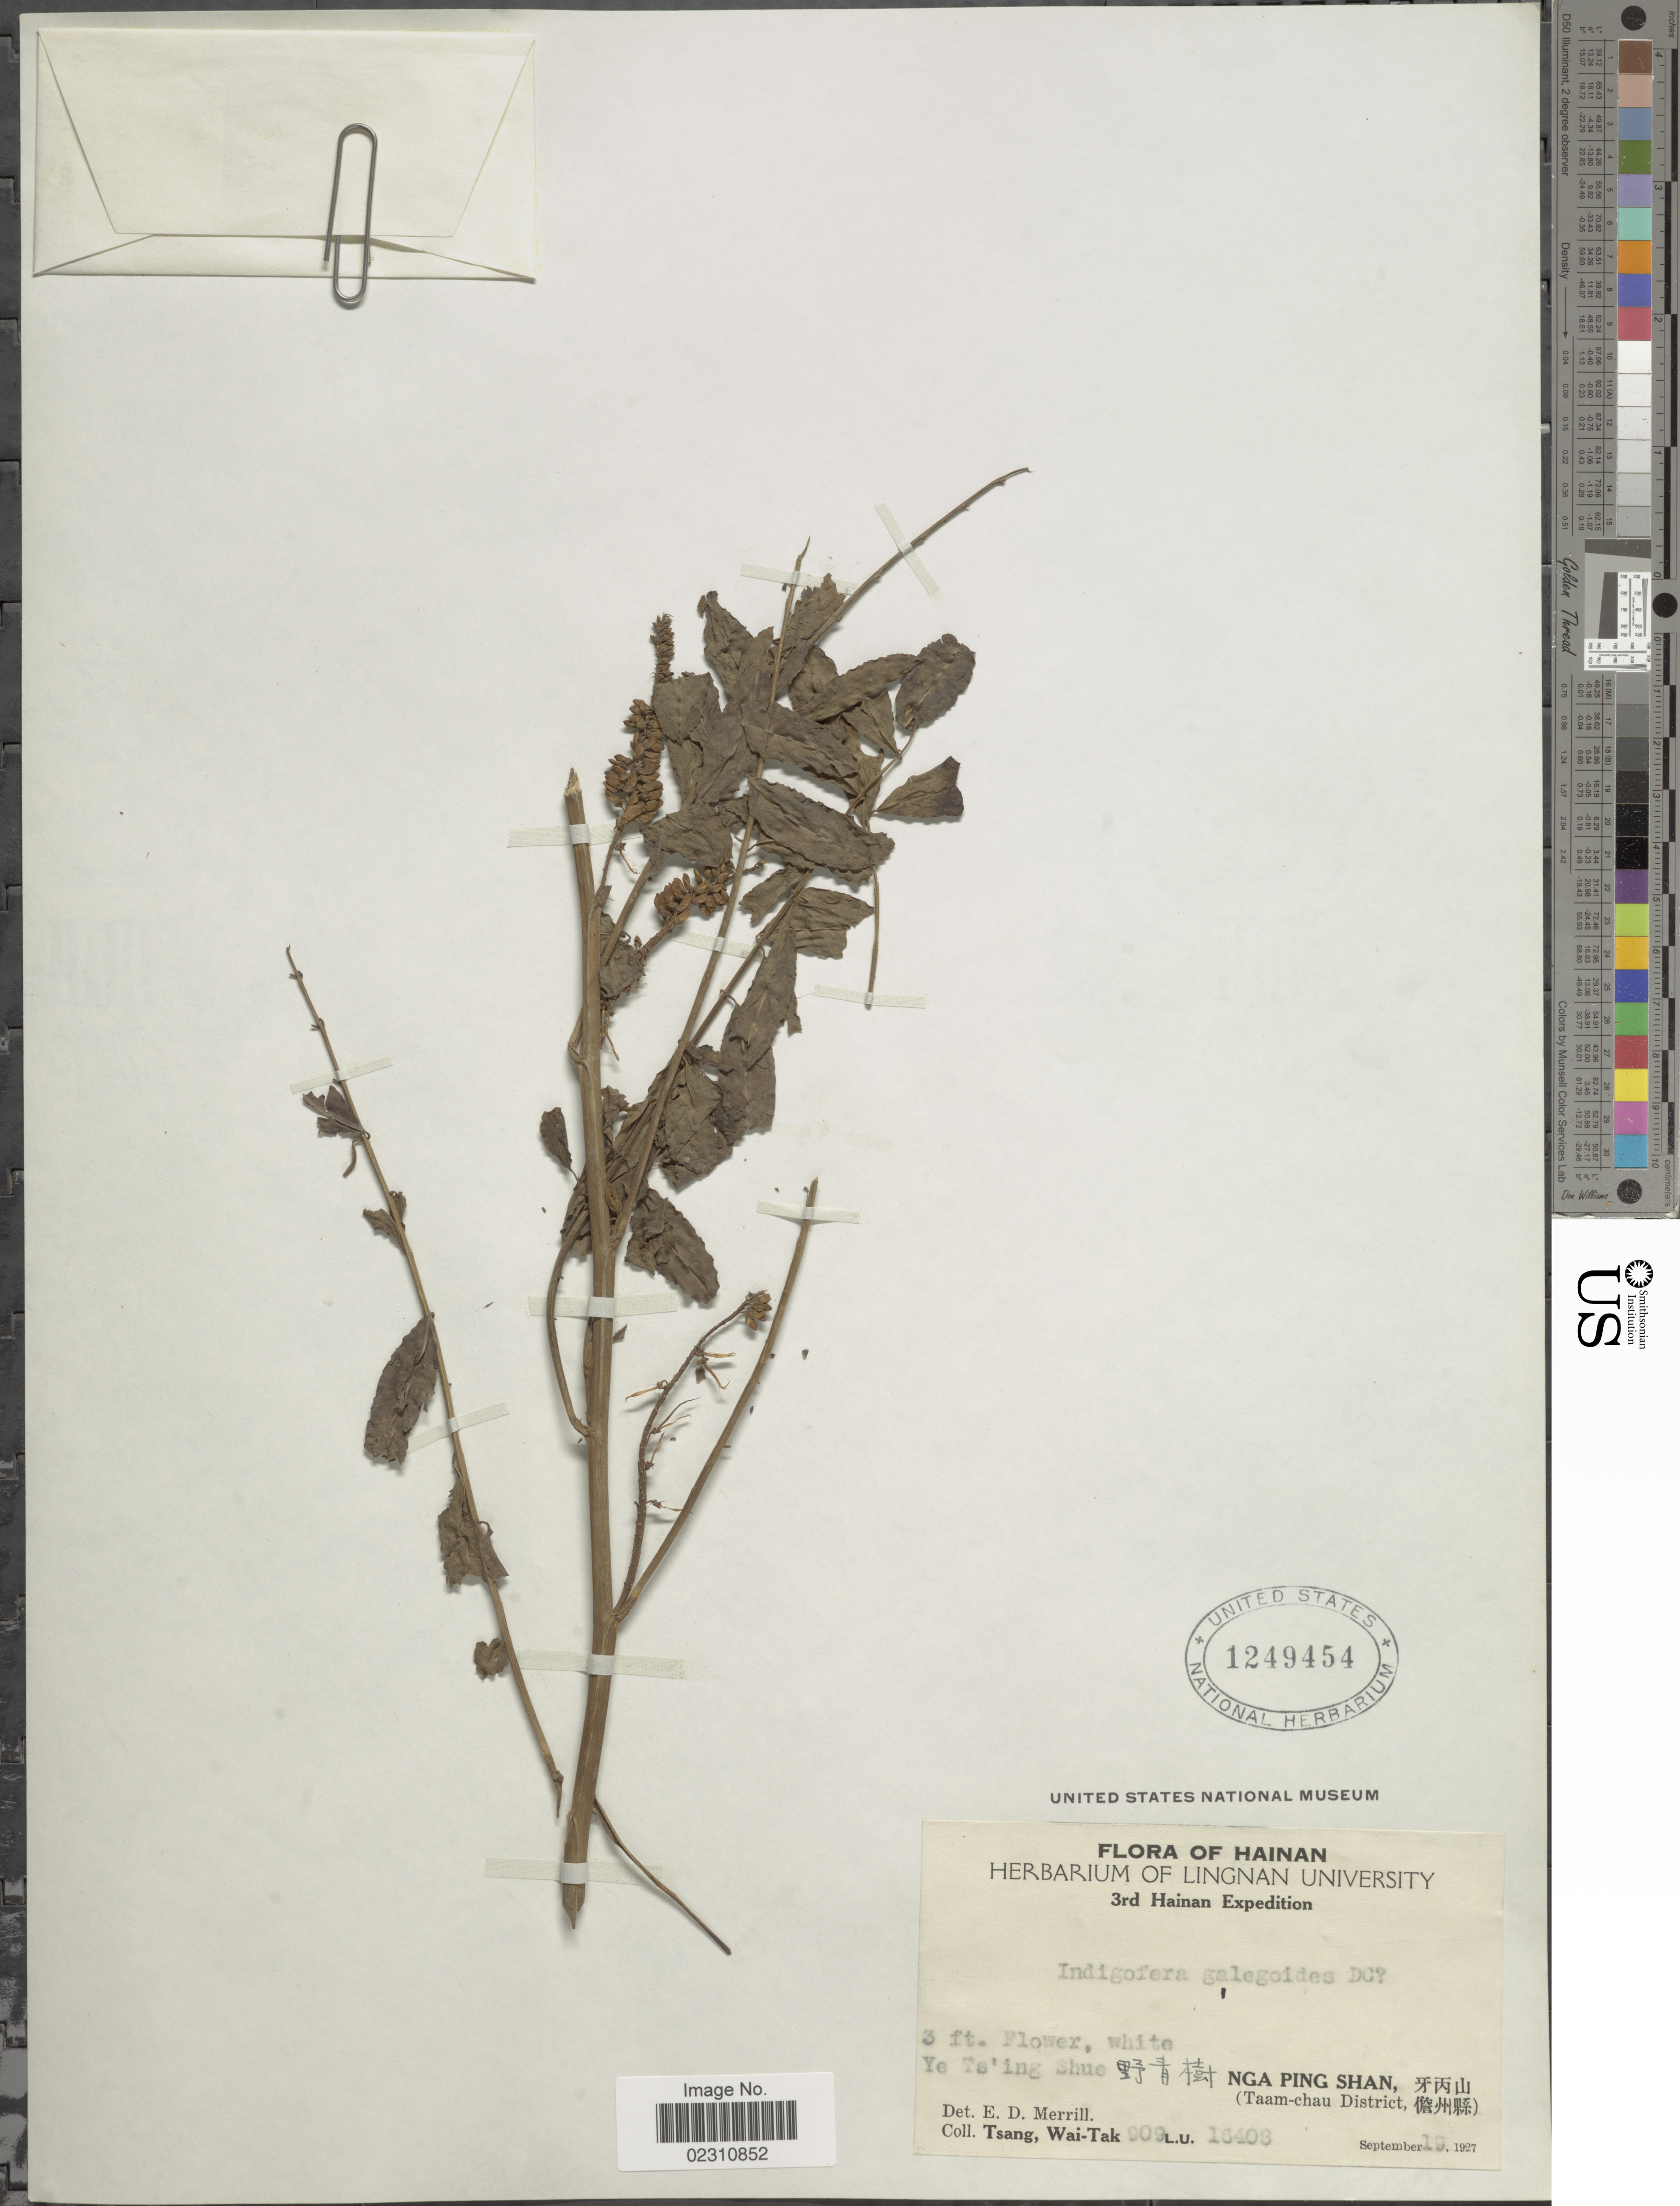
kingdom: Plantae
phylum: Tracheophyta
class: Magnoliopsida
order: Fabales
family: Fabaceae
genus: Indigofera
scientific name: Indigofera galegoides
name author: DC.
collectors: W. T. Tsang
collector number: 909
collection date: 1927-09-19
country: China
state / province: Hainan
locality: Hainan, Nga Ping Shan X, (Taam-chau District, X).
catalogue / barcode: US 1249454